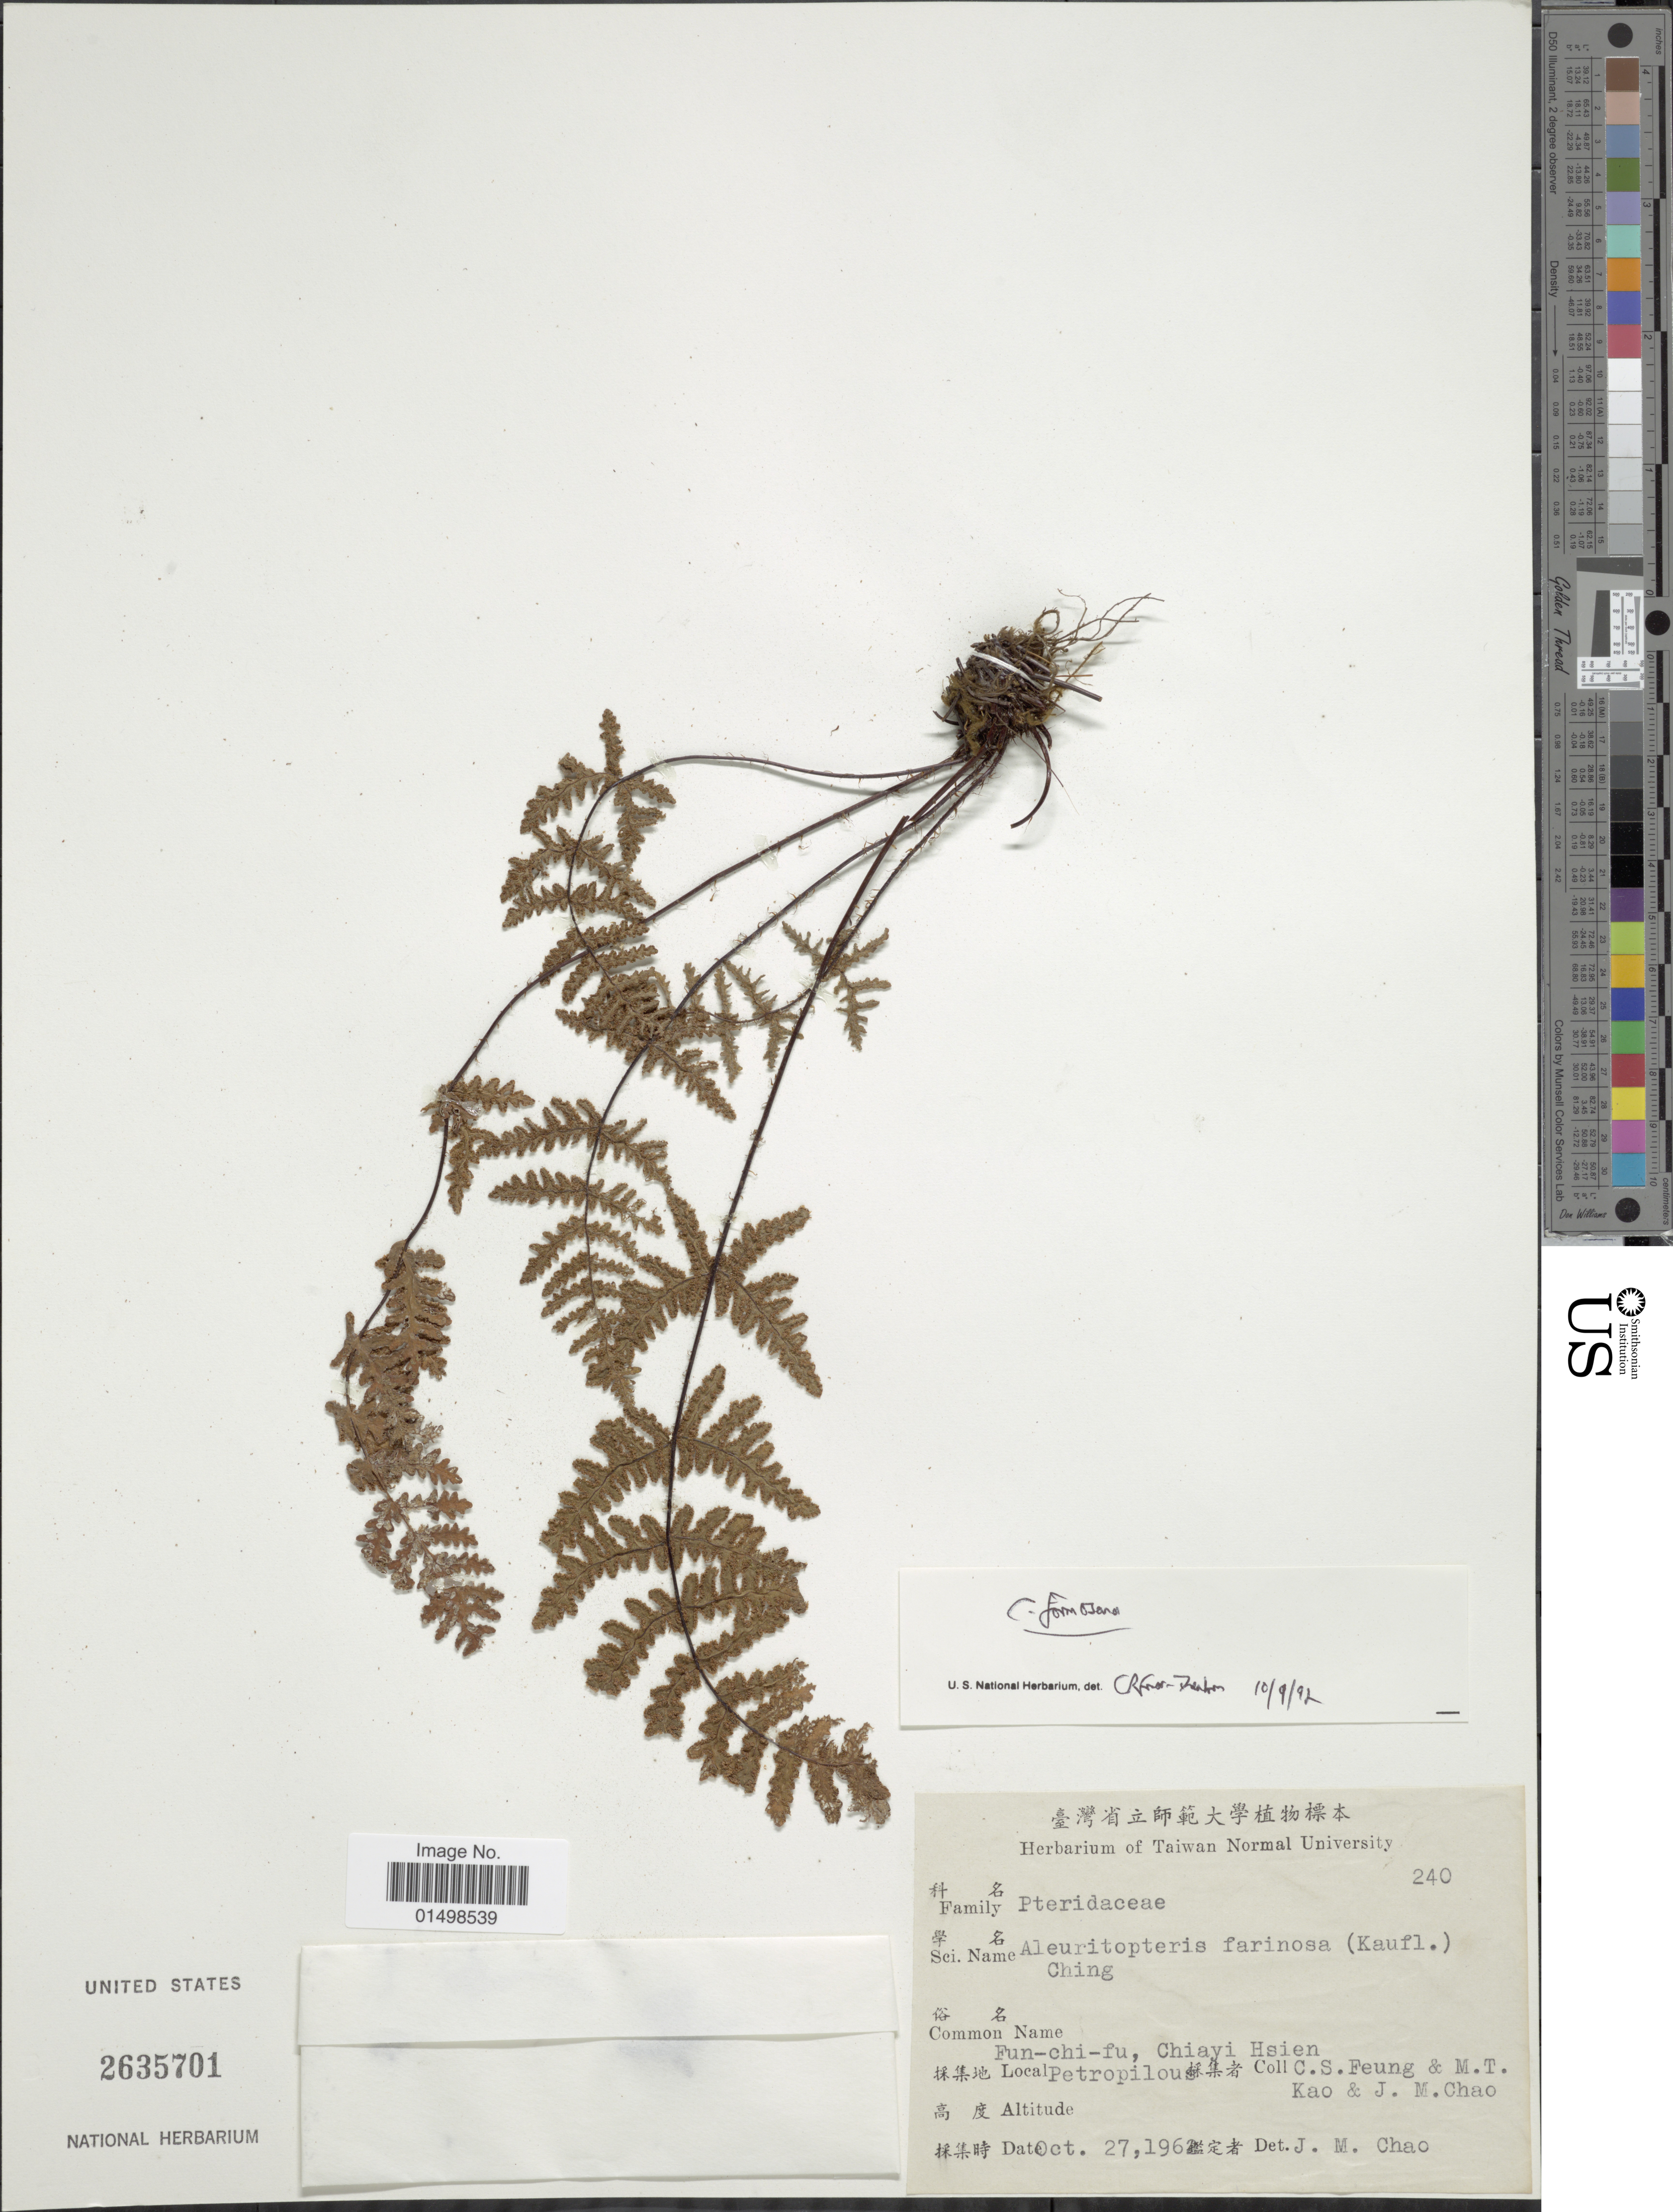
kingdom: Plantae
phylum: Tracheophyta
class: Polypodiopsida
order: Polypodiales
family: Pteridaceae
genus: Aleuritopteris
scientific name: Aleuritopteris farinosa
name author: (Forssk.) Fée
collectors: C. Feung, M. T. Kao & J. Chao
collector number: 240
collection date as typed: Transcribed d/m/y: 27/10/196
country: Taiwan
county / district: Chiayi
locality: Fun-chi-fu, Chiayi Hsien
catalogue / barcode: US 2635701